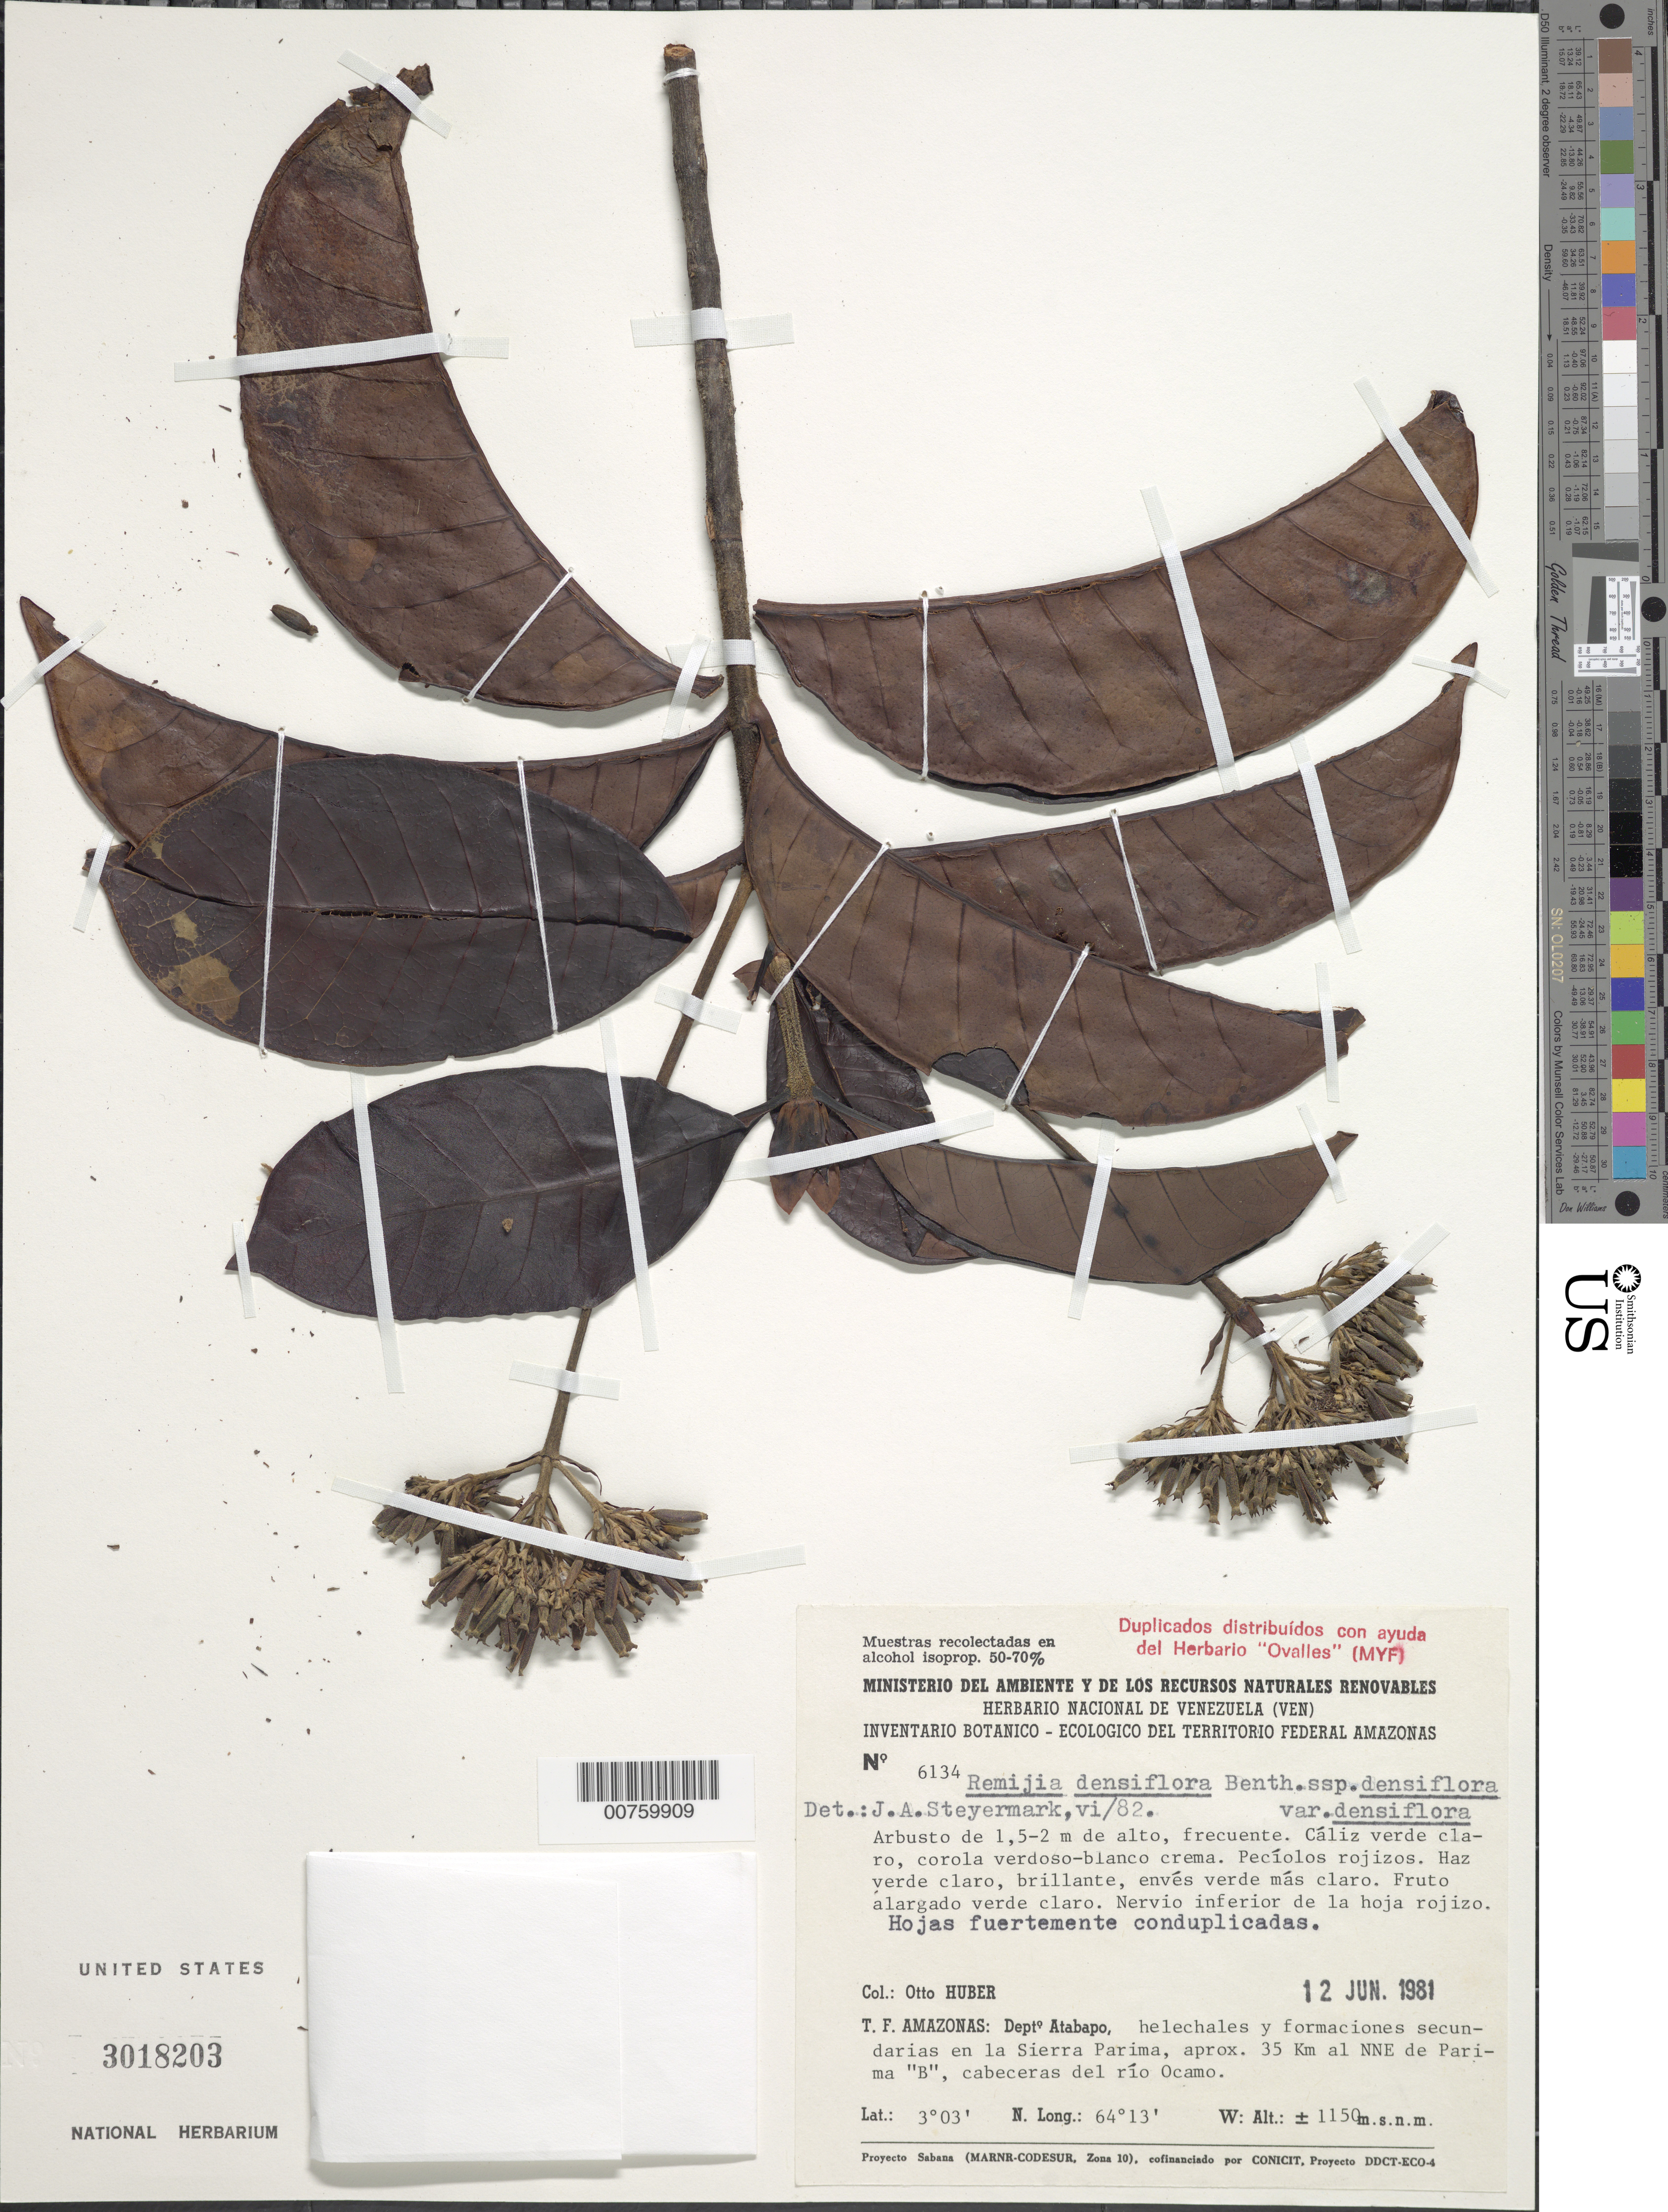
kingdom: Plantae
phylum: Tracheophyta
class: Magnoliopsida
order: Gentianales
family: Rubiaceae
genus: Remijia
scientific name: Remijia densiflora var. densiflora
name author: Benth.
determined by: Steyermark, Julian A., (VEN)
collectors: O. Huber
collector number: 6134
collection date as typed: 12-Jun-81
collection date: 1981-06-12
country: Venezuela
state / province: Amazonas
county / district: Atabapo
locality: Sierra Parima, 35 km NNE of Parima "B", cabceras del río Ocamo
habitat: Helechales y formaciones secundarias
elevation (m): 1150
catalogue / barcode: US 3018203